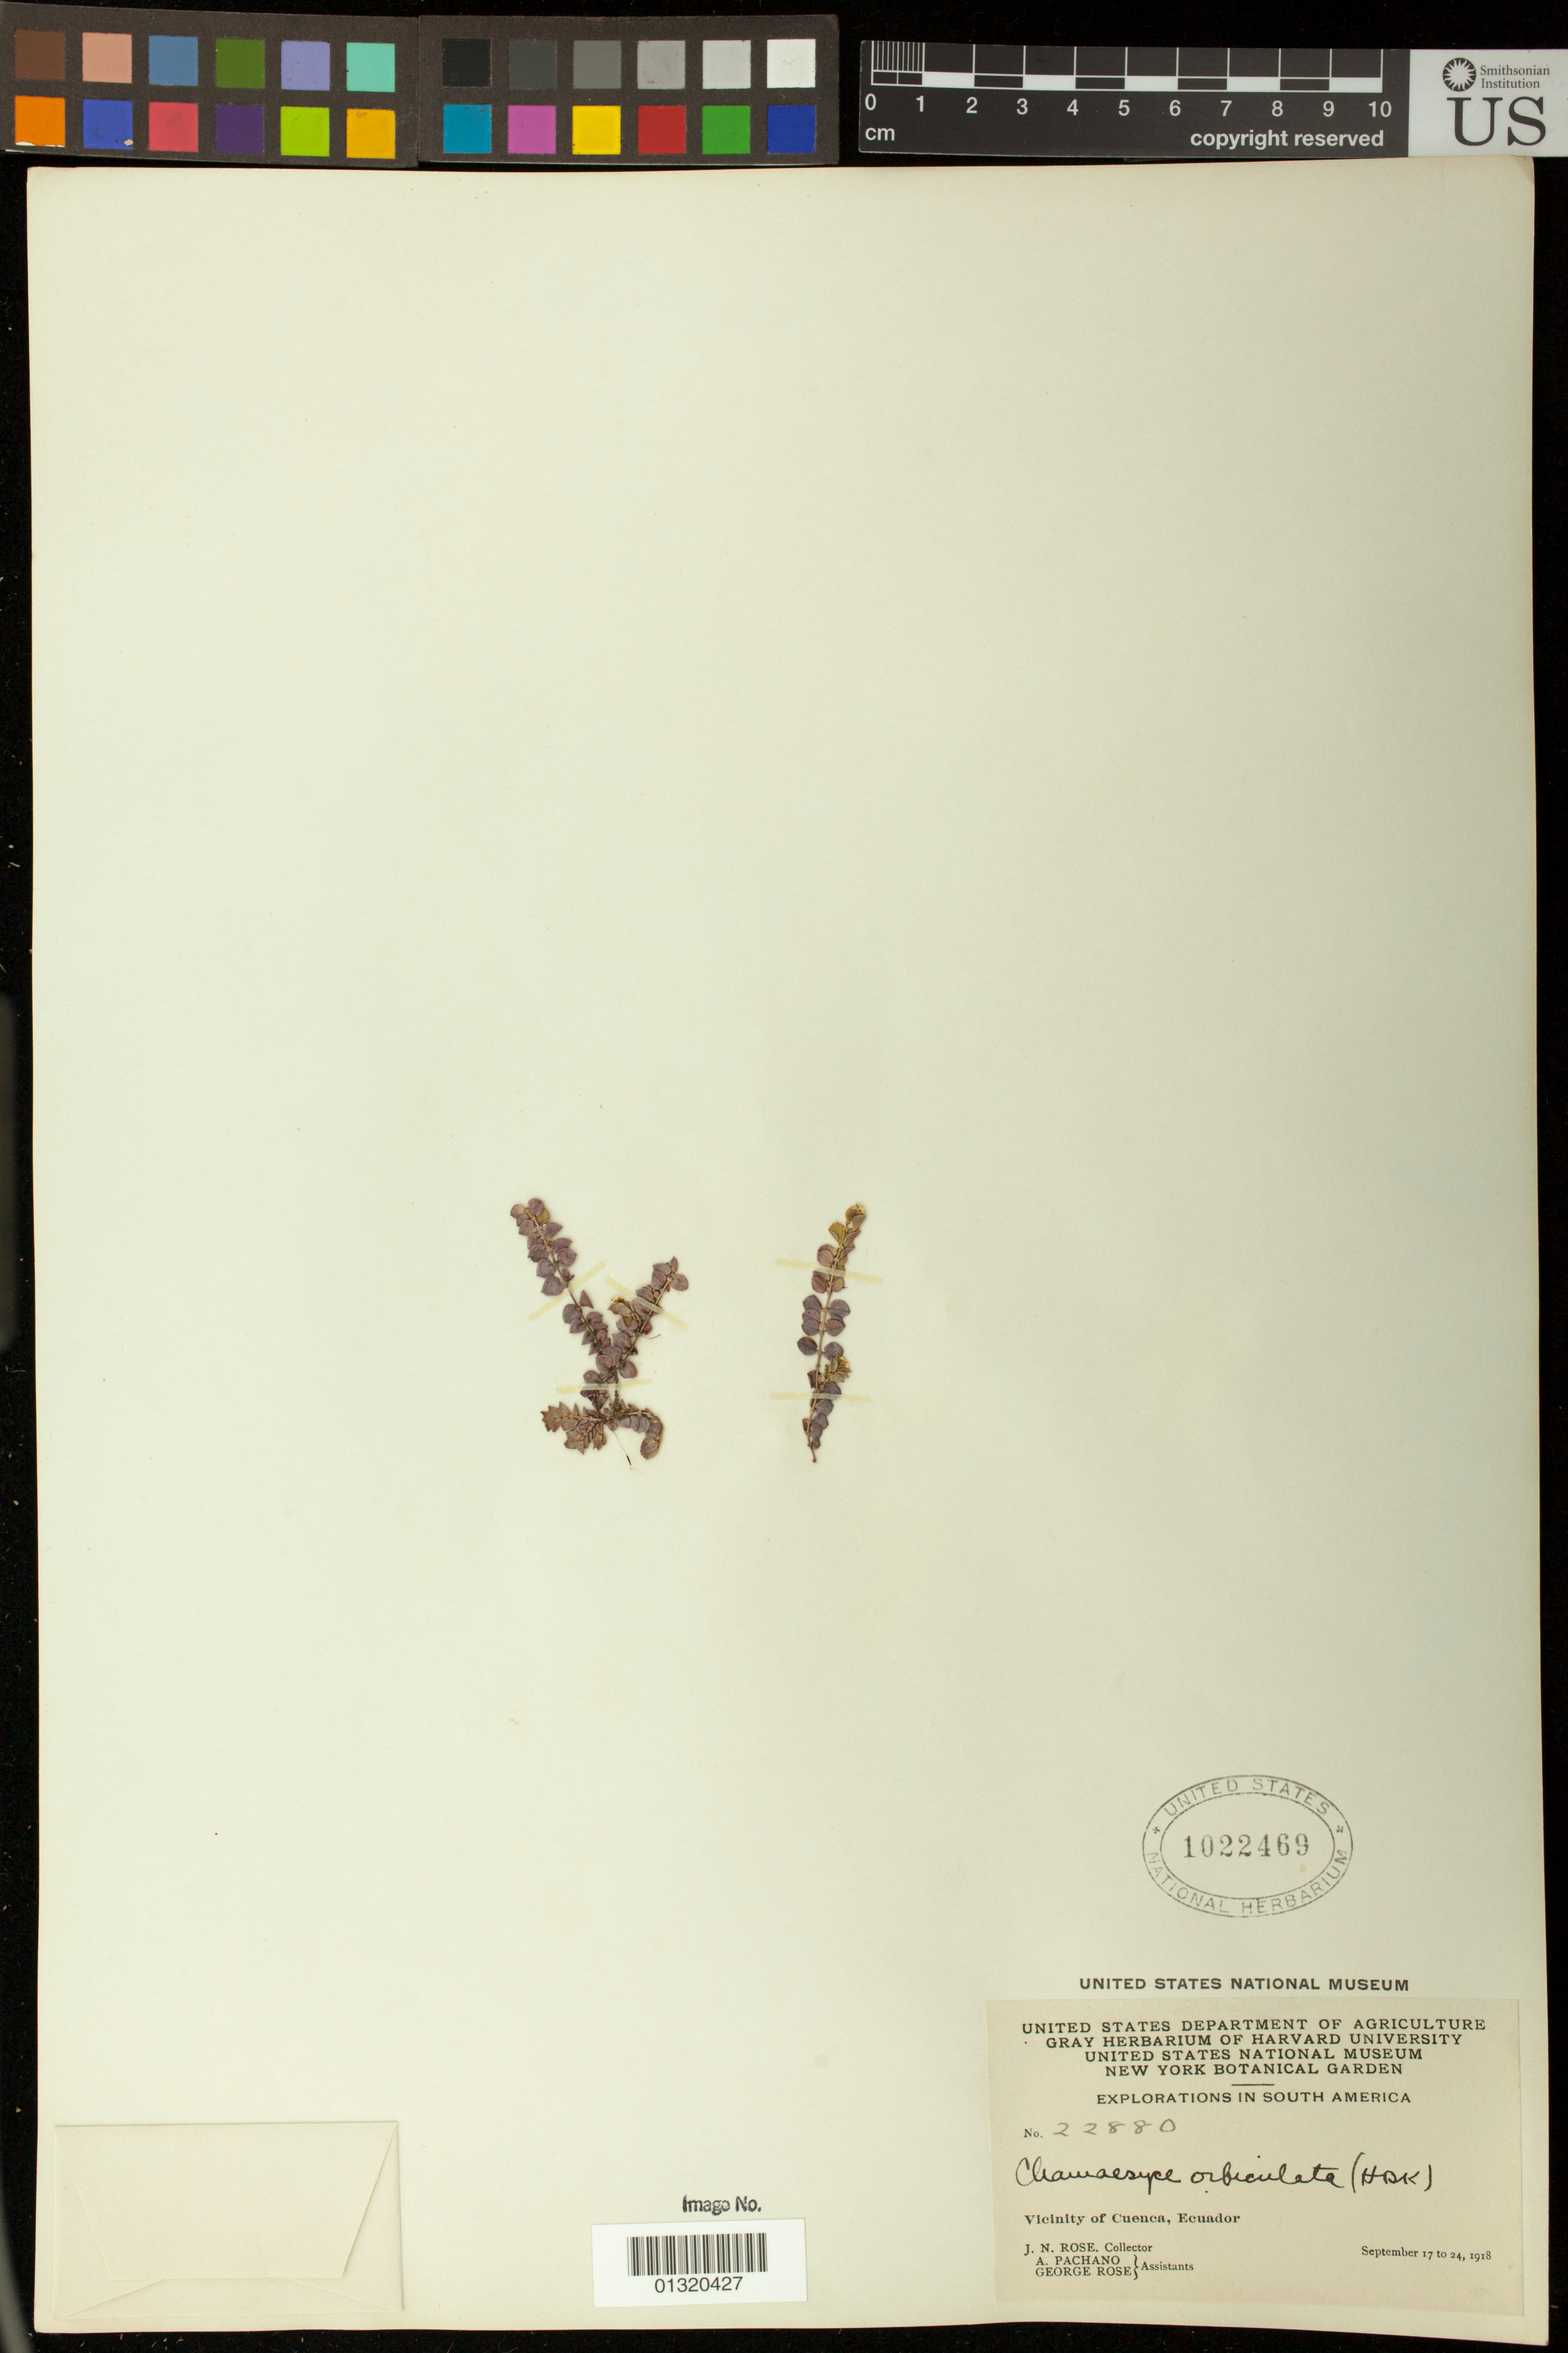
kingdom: Plantae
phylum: Tracheophyta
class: Magnoliopsida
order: Malpighiales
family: Euphorbiaceae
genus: Euphorbia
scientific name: Euphorbia orbiculata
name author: Kunth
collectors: J. N. Rose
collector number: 22880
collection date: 1918-09-17/1918-09-24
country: Ecuador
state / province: Azuay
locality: Vicinity of Cuenca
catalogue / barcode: US 1022469